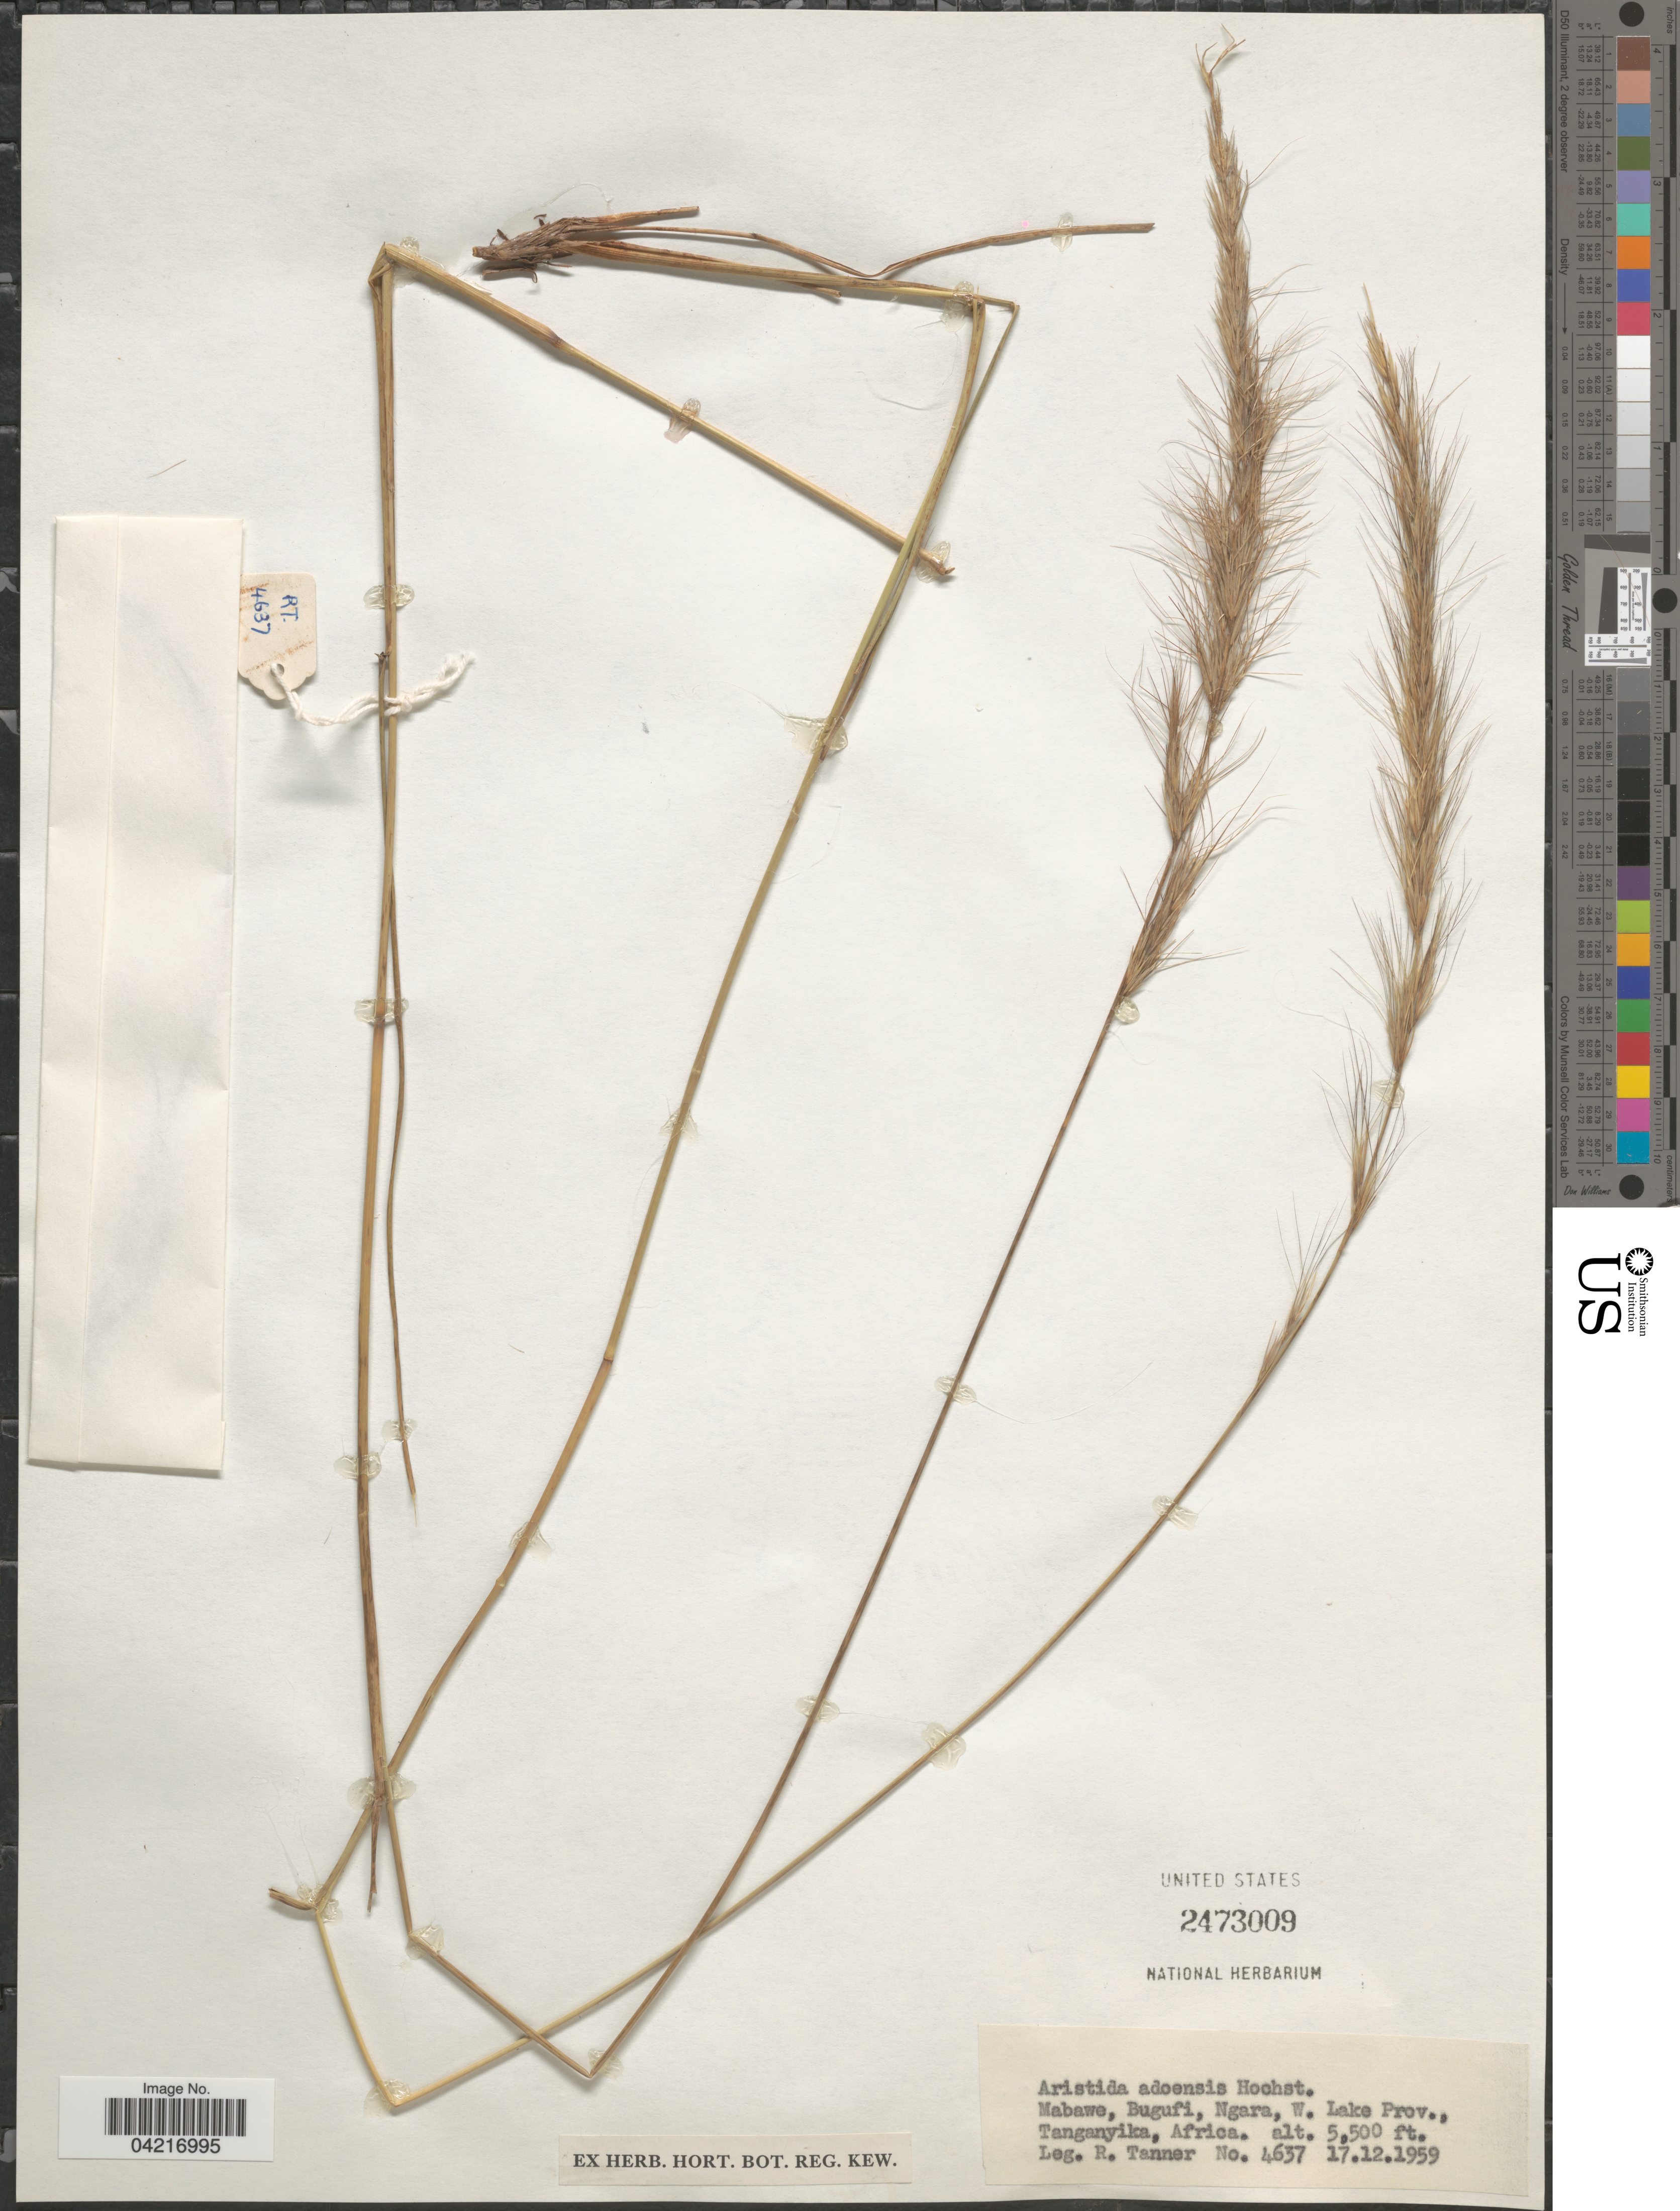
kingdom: Plantae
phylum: Tracheophyta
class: Liliopsida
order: Poales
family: Poaceae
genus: Aristida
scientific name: Aristida adoensis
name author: Hochst. ex A. Rich.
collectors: R. Tanner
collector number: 4637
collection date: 1959-12-17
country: Tanzania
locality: Mabawe, Bugufi, Ngara, W. Lake Prov., Tanganyika.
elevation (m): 1676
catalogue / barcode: US 2473009